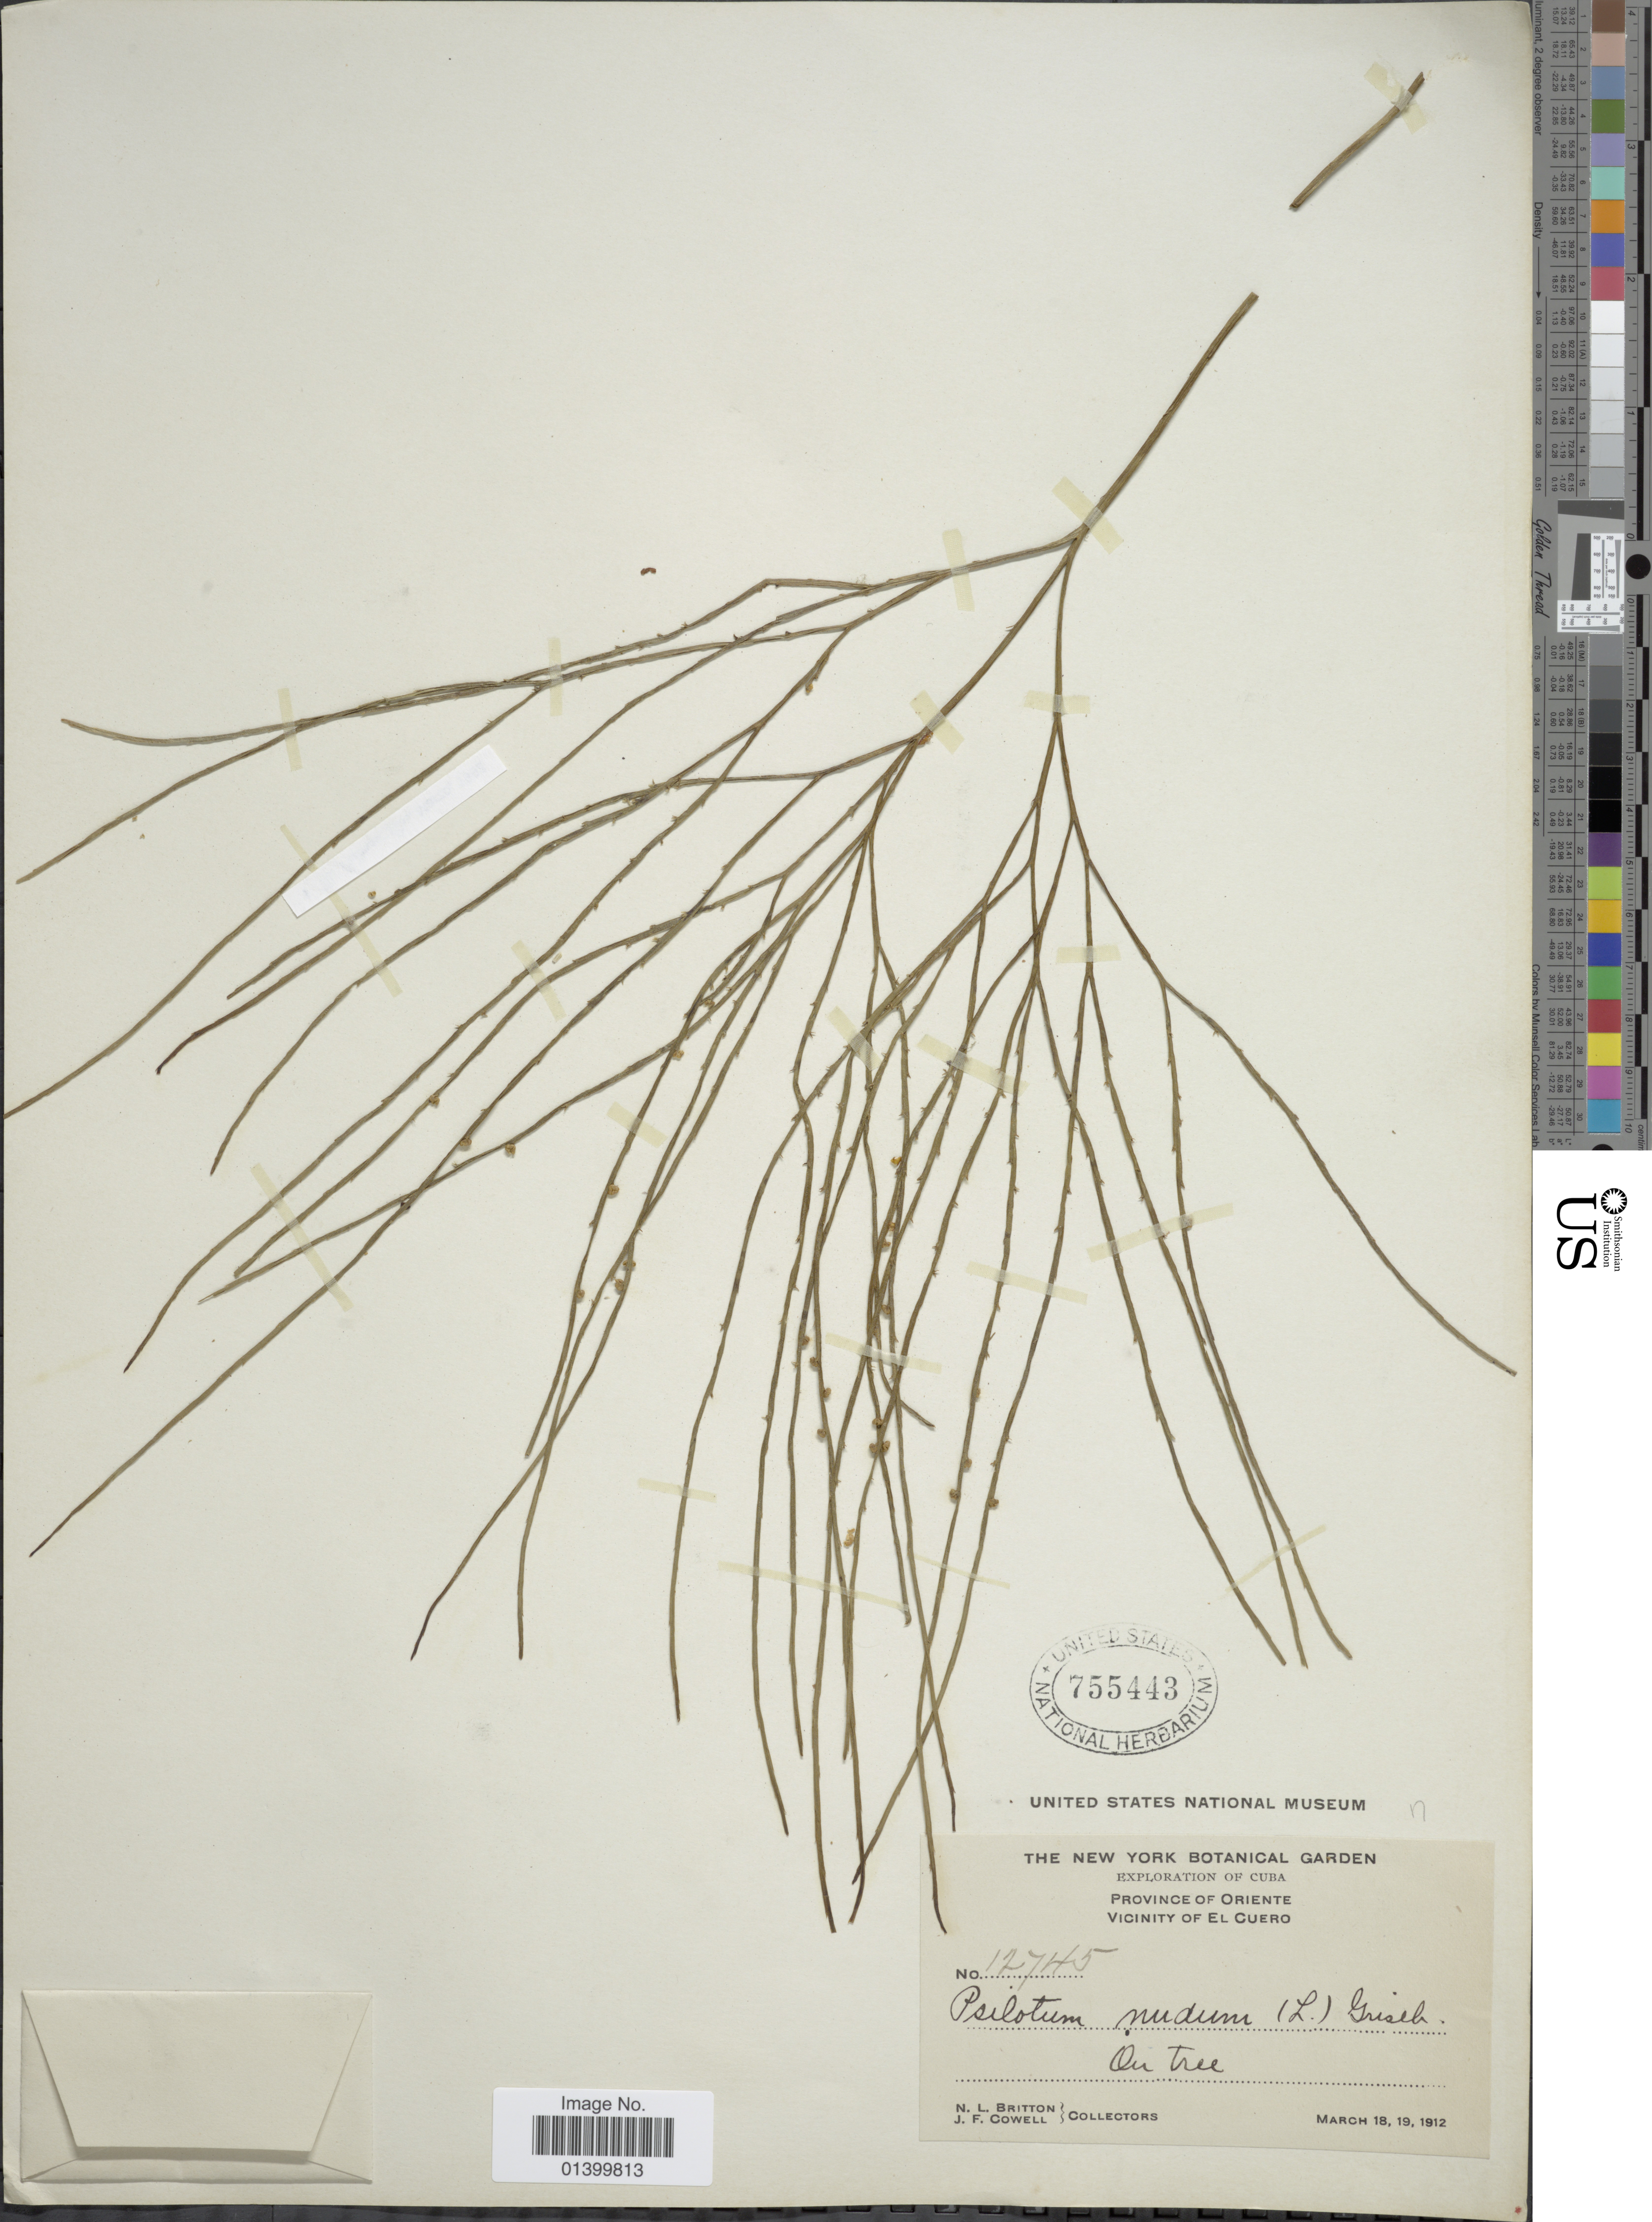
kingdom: Plantae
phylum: Tracheophyta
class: Polypodiopsida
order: Psilotales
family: Psilotaceae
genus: Psilotum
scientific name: Psilotum nudum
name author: (L.) P. Beauv.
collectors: N. Britton & J. F. Cowell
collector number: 12745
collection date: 1912-03-18/1912-03-19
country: Cuba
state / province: Oriente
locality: Province of Oriente. Vicinity of El Cuero. On tree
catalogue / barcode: US 755443